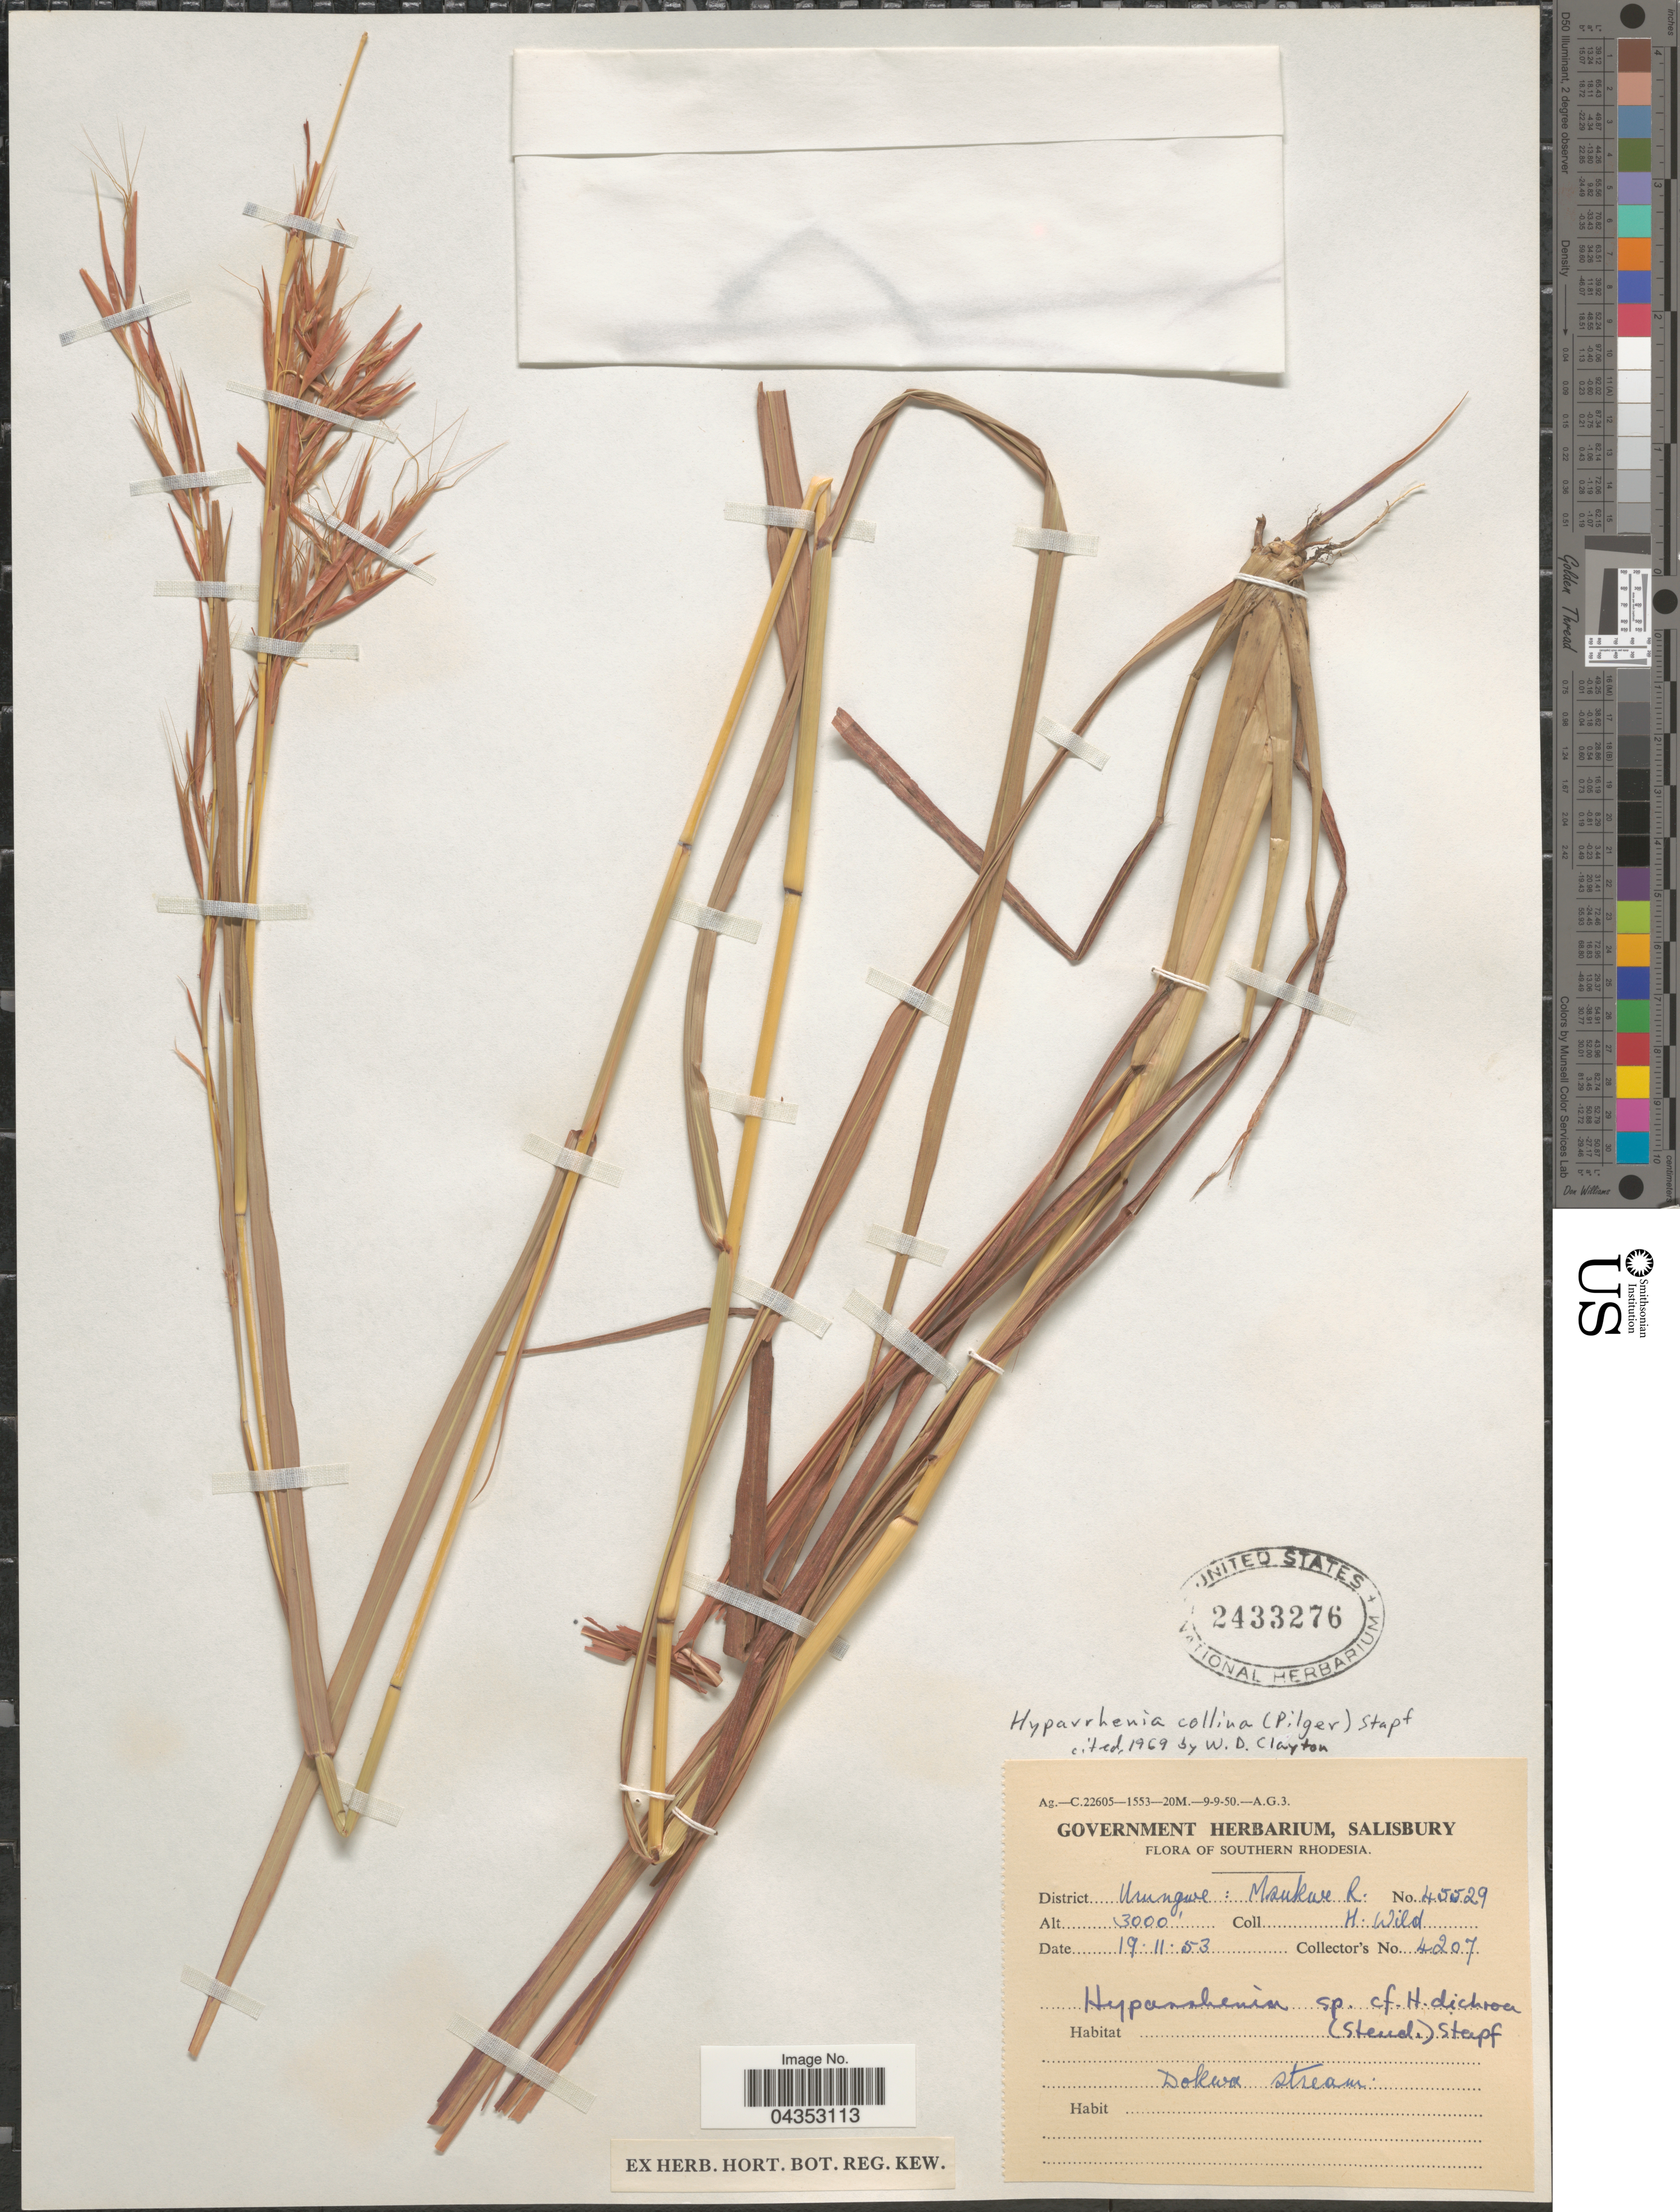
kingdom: Plantae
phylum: Tracheophyta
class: Liliopsida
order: Poales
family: Poaceae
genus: Hyparrhenia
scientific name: Hyparrhenia collina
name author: (Pilg.) Stapf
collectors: H. Wild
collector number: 4207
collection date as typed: Transcribed d/m/y: 19/11/53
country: Zimbabwe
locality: Southern Rhodesia. District Urungwe: Msukwe R. Dokwa stream.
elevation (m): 914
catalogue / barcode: US 2433276